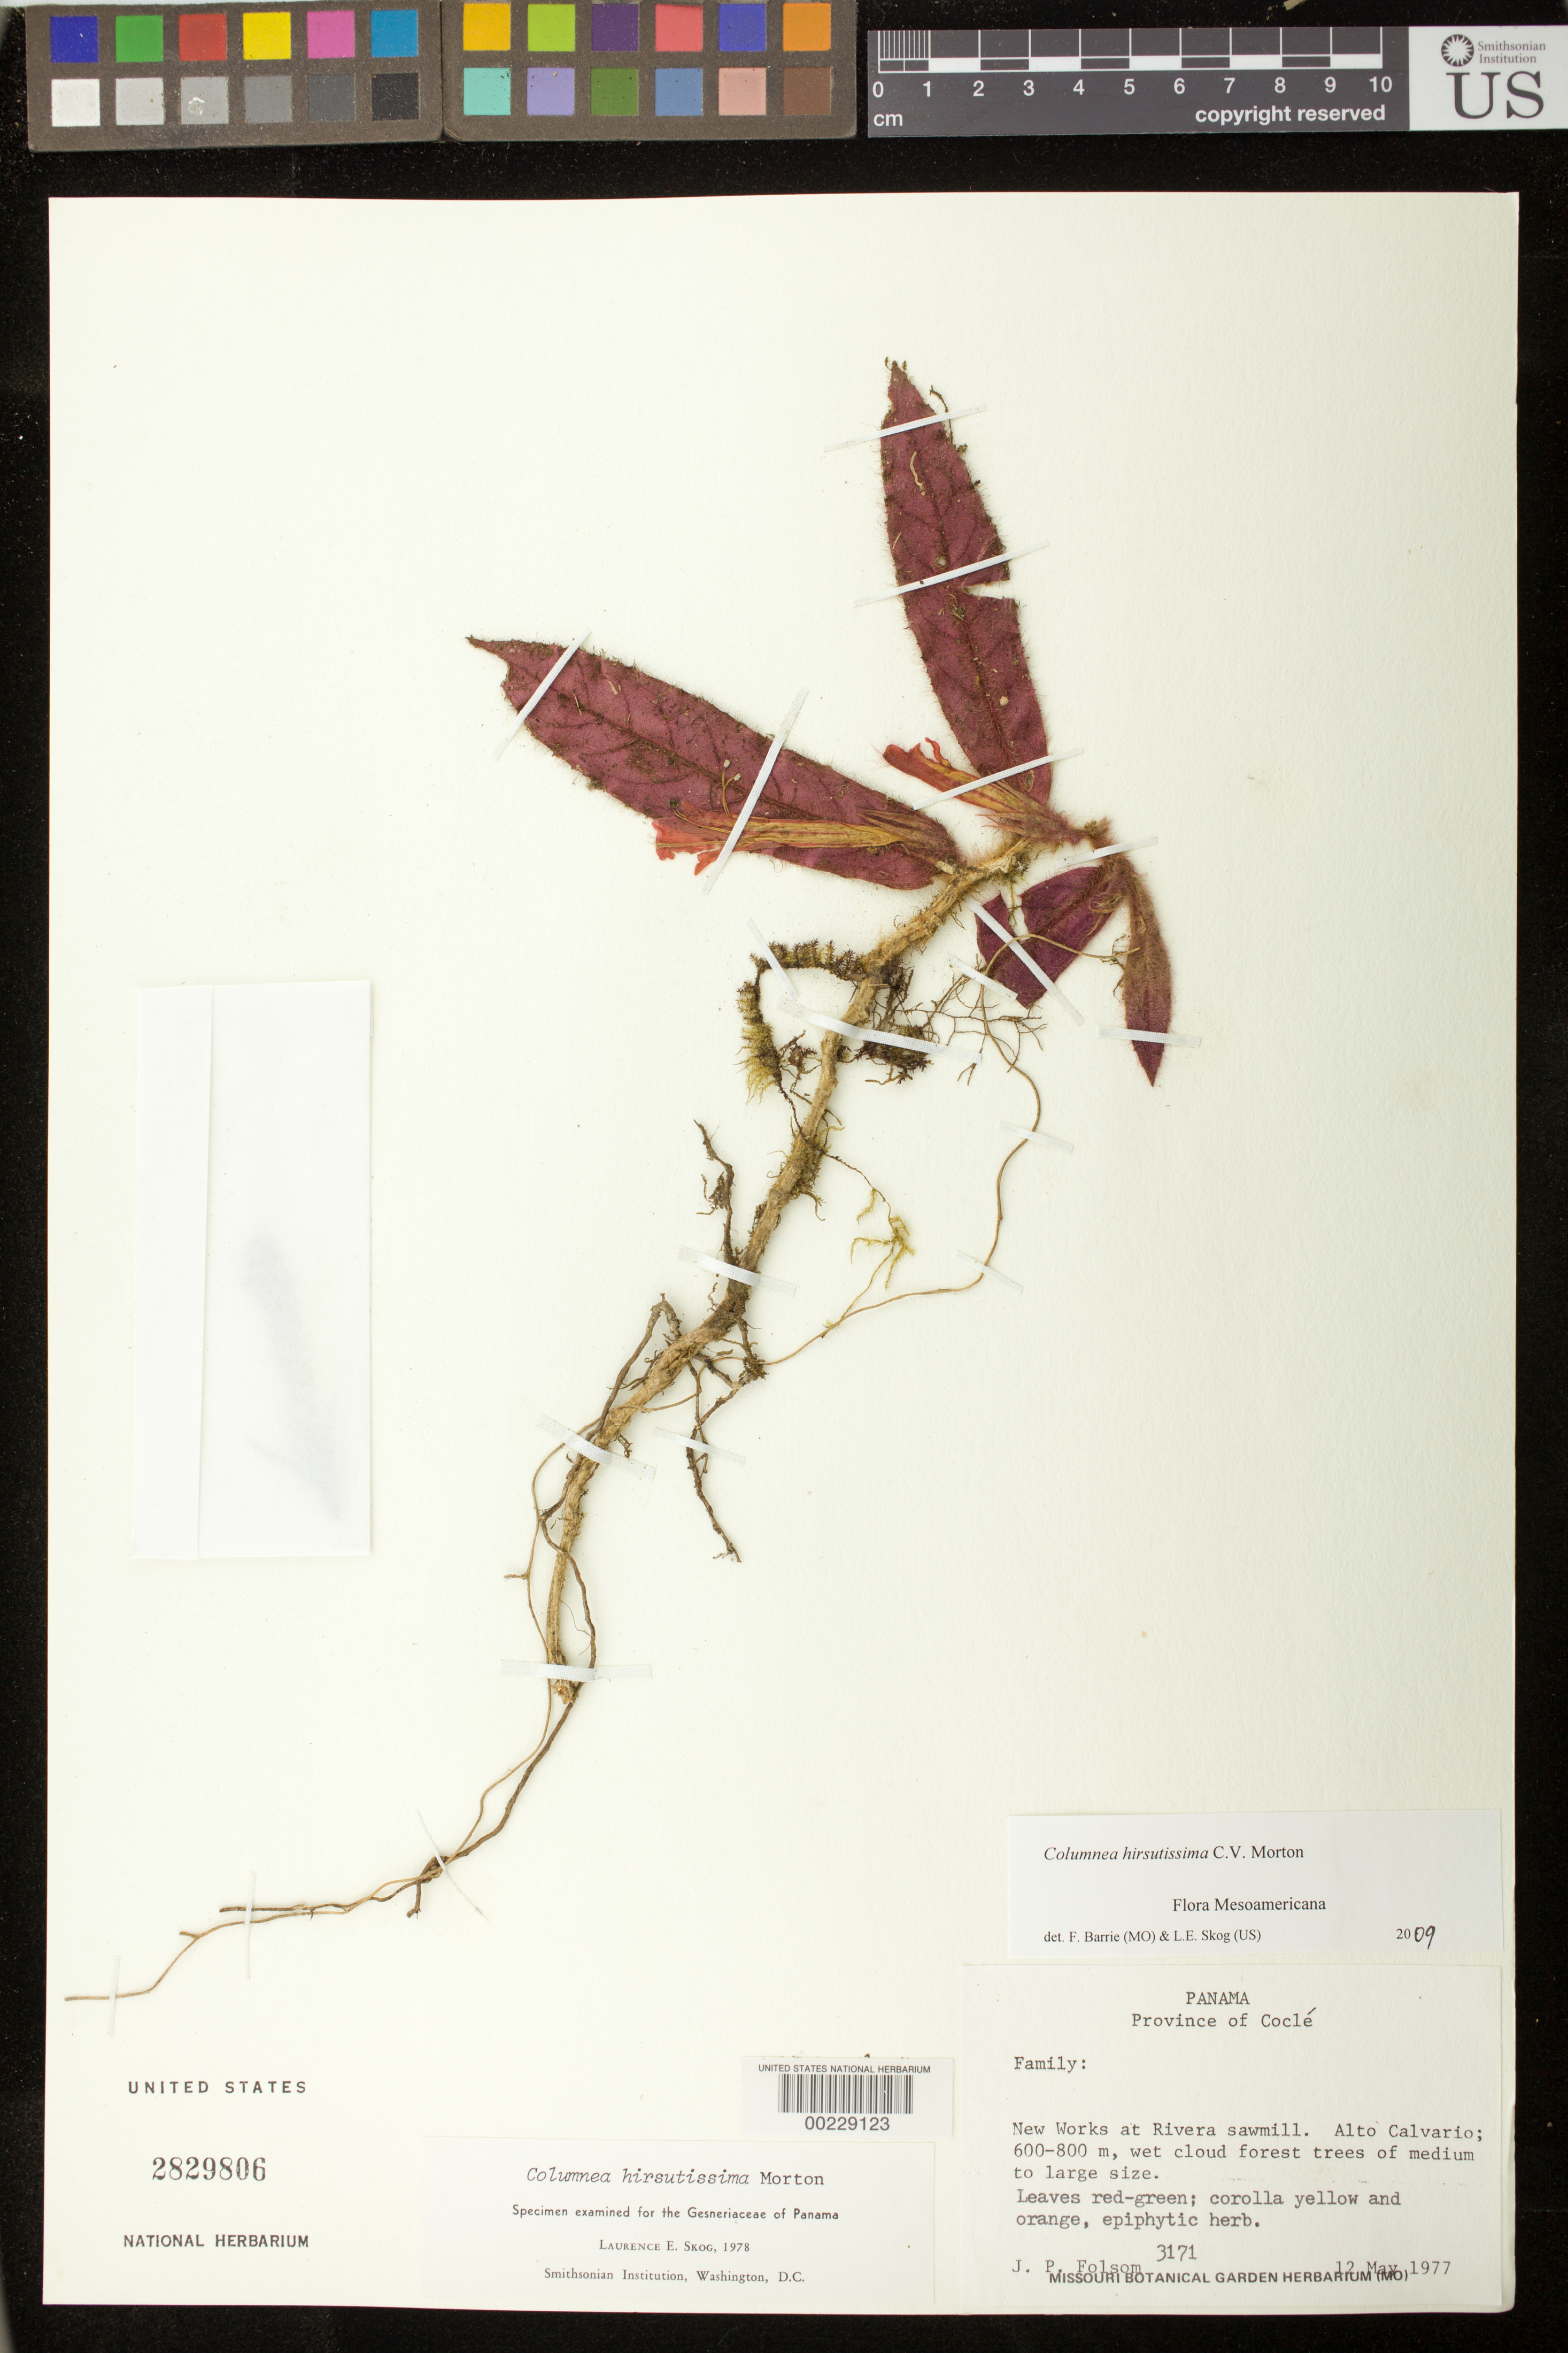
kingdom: Plantae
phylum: Tracheophyta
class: Magnoliopsida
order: Lamiales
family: Gesneriaceae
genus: Columnea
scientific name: Columnea hirsutissima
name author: C.V. Morton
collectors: J. P. Folsom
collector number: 3171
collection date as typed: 12 May 1977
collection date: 1977-05-12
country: Panama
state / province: Coclé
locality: New Works at Rivera sawmill, Alto Calvario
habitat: Wet cloud forest trees of medium to large size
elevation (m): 600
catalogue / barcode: US 2829806